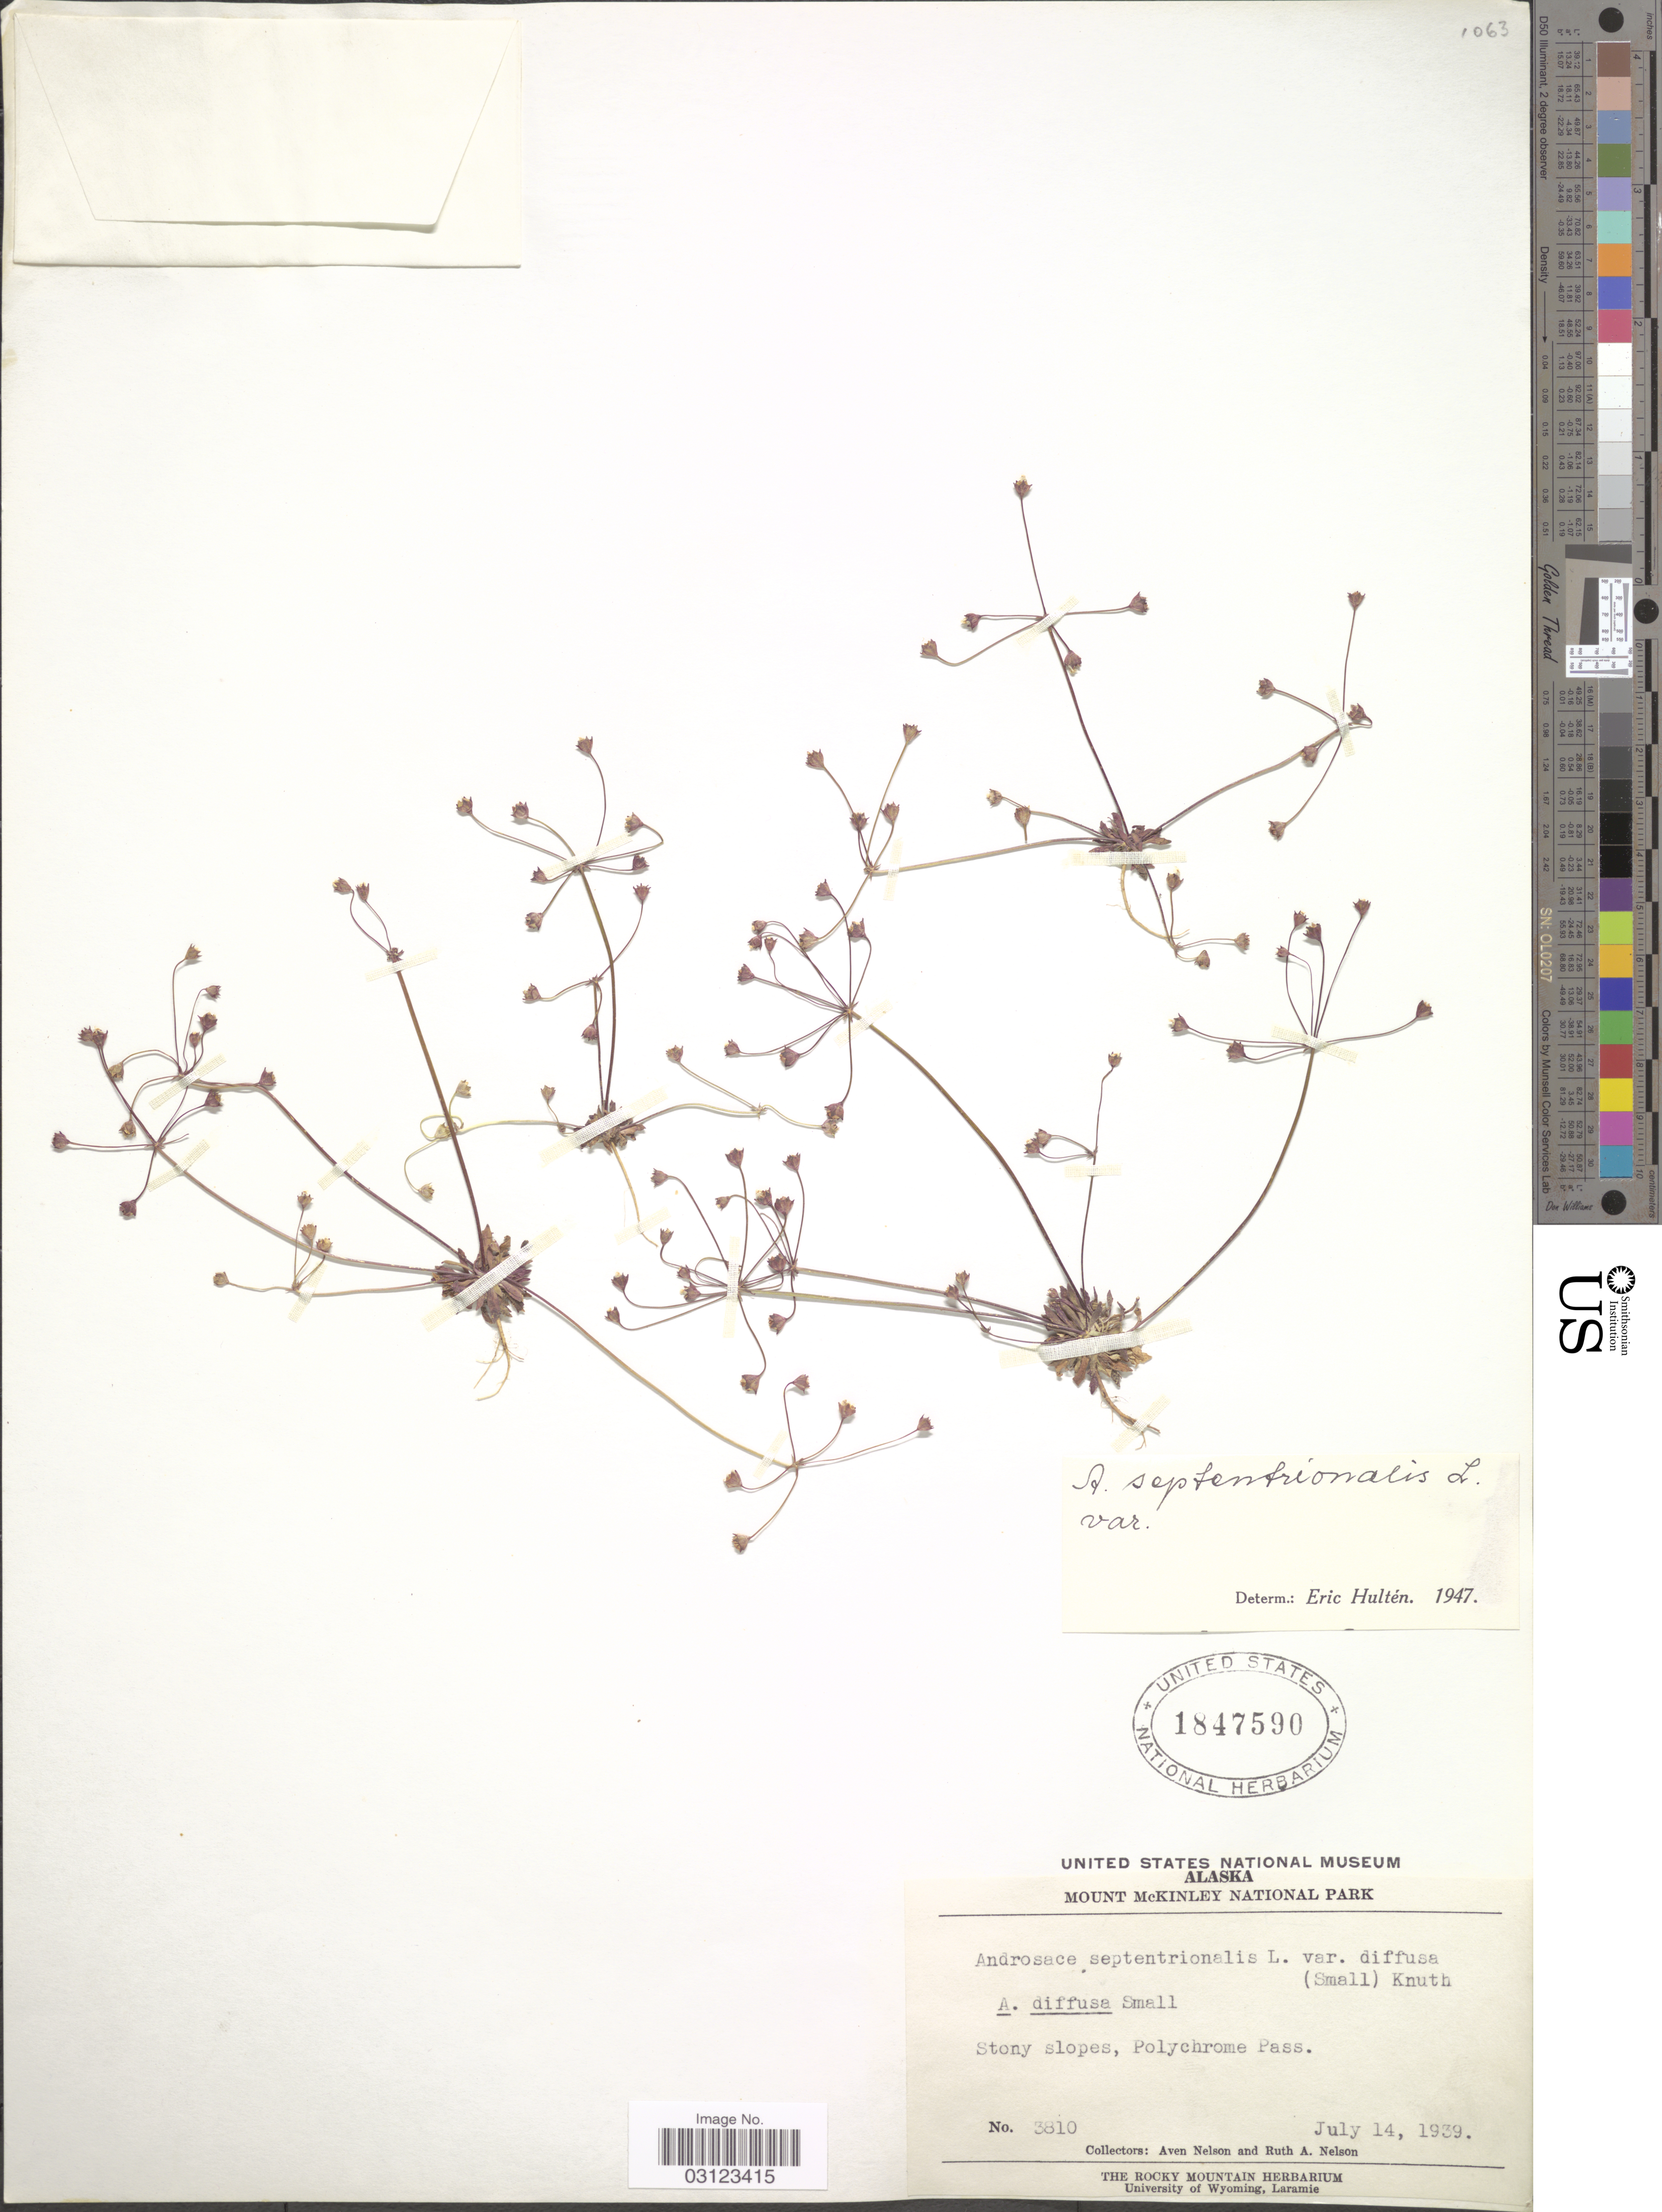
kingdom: Plantae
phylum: Tracheophyta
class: Magnoliopsida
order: Ericales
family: Primulaceae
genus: Androsace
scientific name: Androsace septentrionalis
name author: L.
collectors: A. Nelson & R. A. Nelson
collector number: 3810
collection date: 1939-07-14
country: United States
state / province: Alaska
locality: Mount McKinley National Park. Stony slopes, Polychrome Pass.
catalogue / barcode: US 1847590